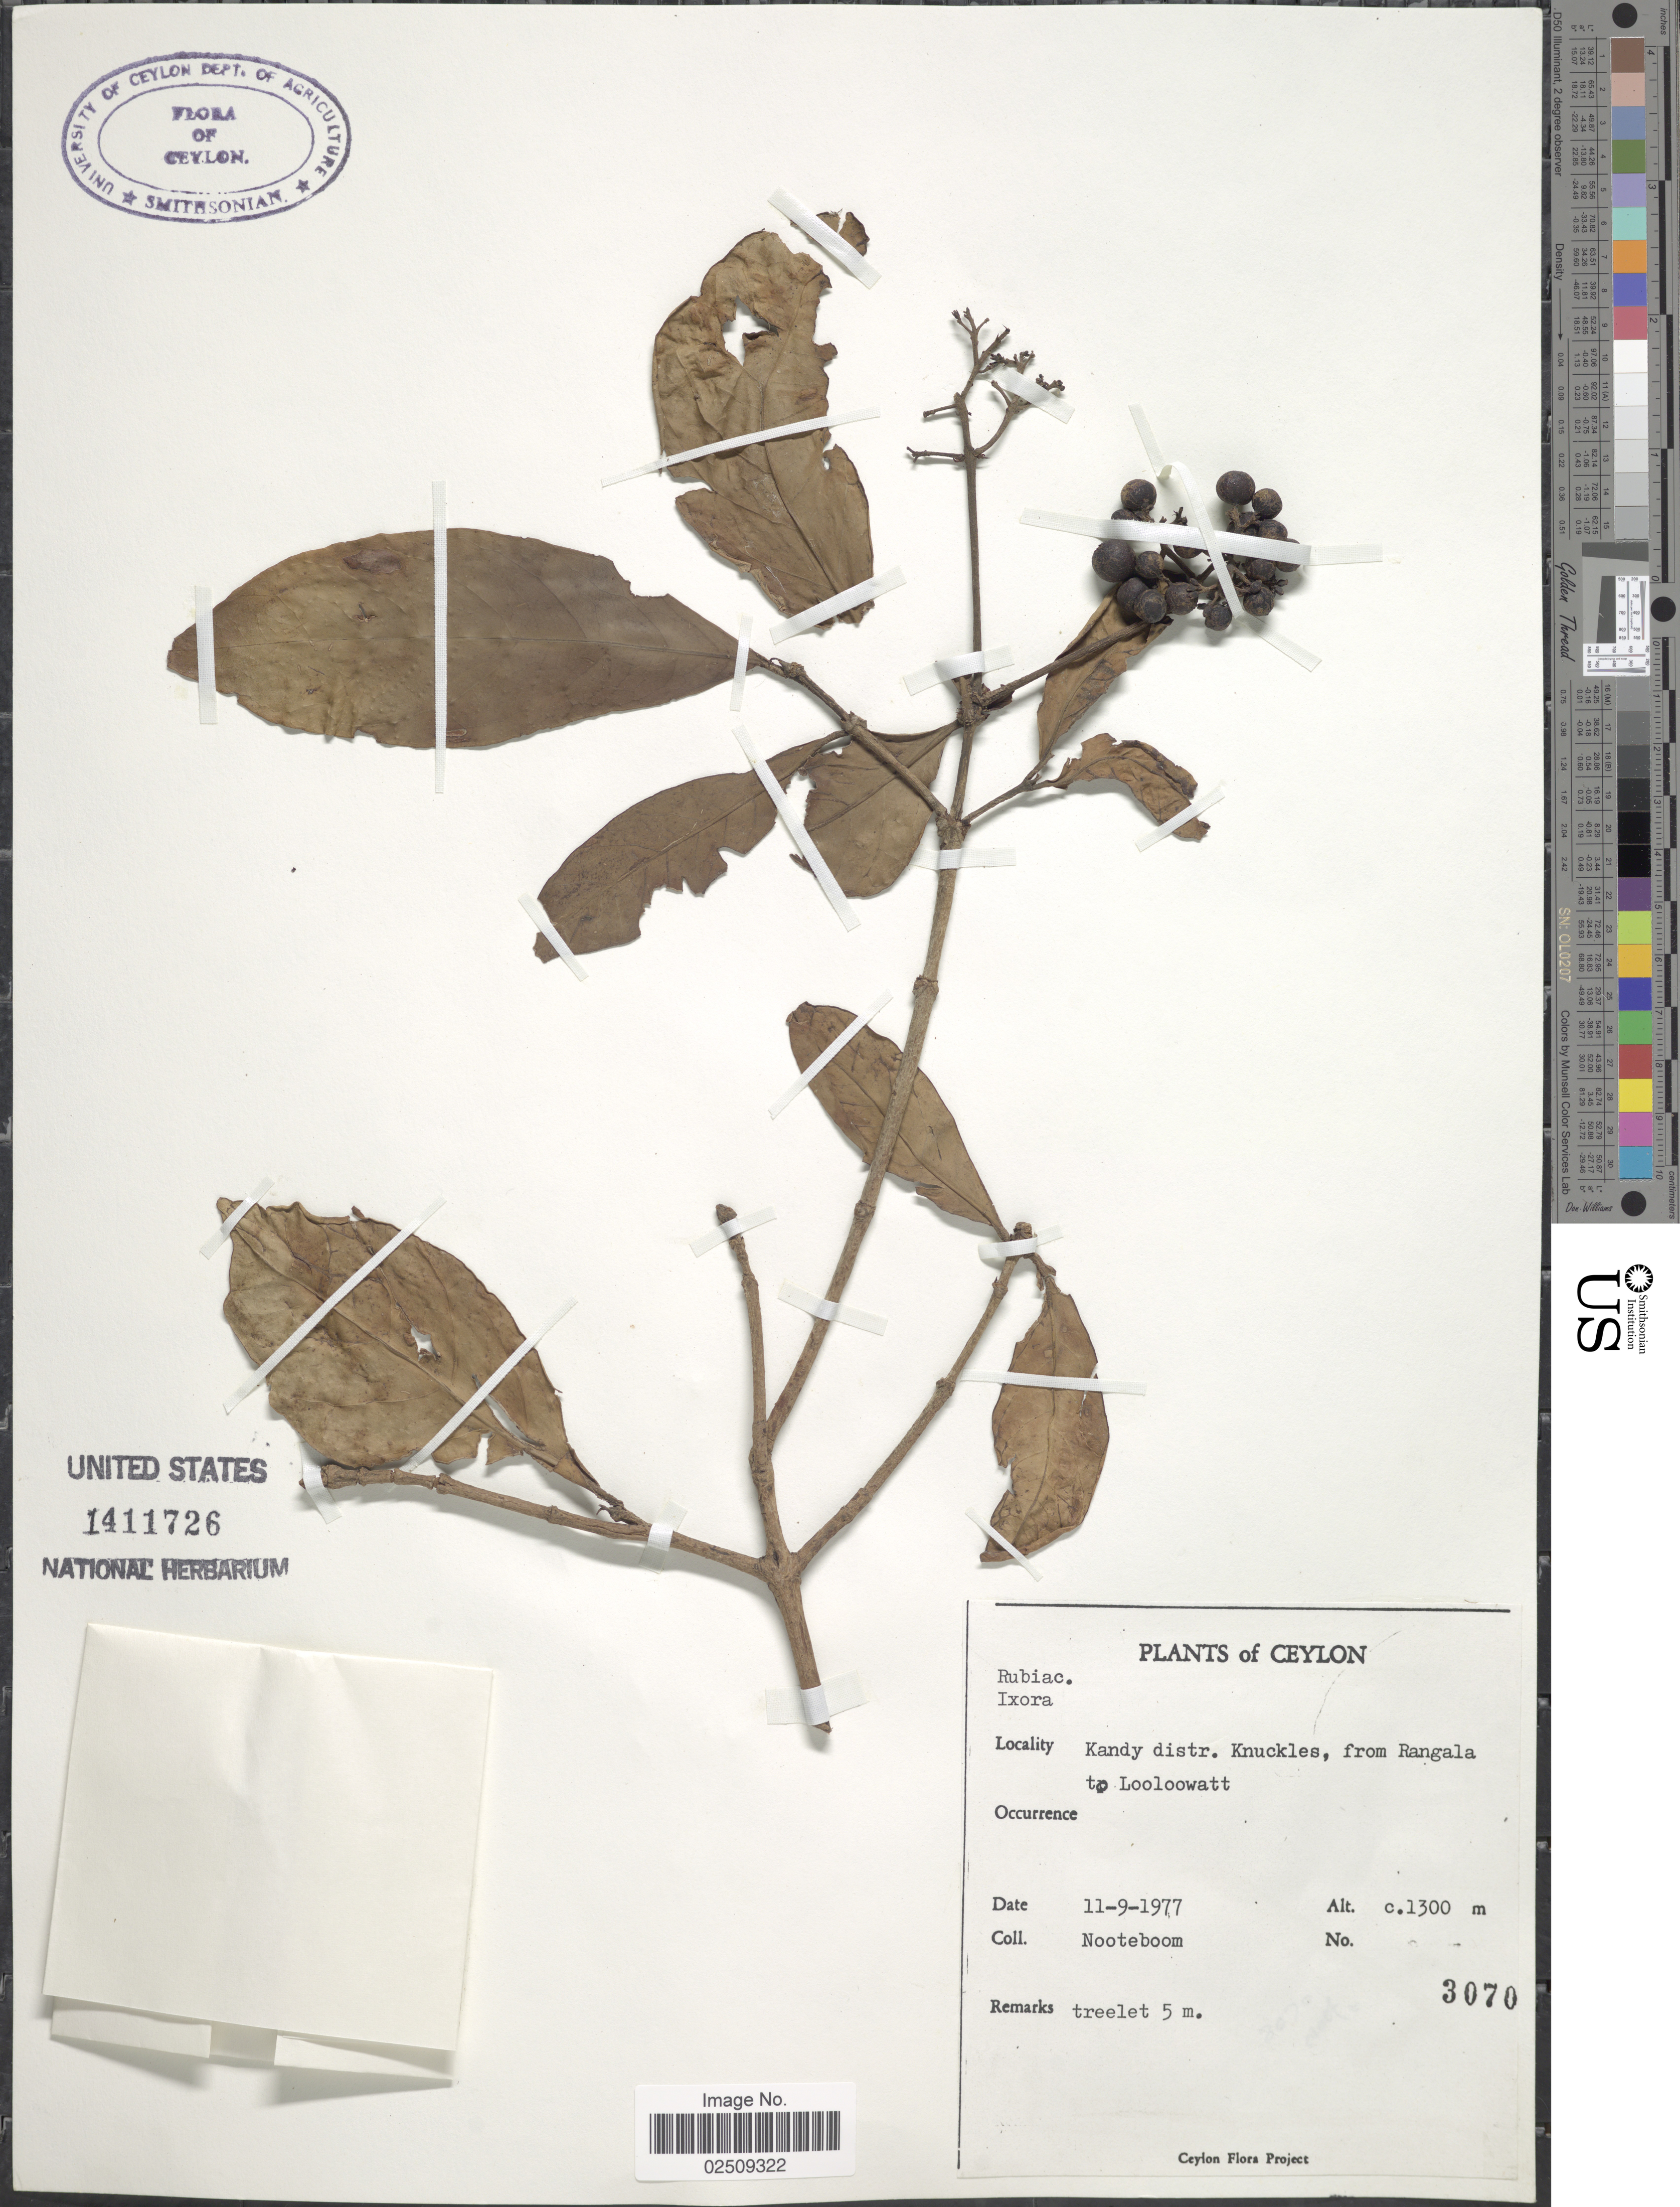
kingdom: Plantae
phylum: Tracheophyta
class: Magnoliopsida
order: Gentianales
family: Rubiaceae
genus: Ixora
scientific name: Ixora sp.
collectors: Nooteboom, --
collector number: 3070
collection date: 1977-09-11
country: Sri Lanka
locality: Ceylon. Kandy distr. Knuckles, from Rangala to Looloowatt.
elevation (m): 1300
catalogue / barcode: US 1411726